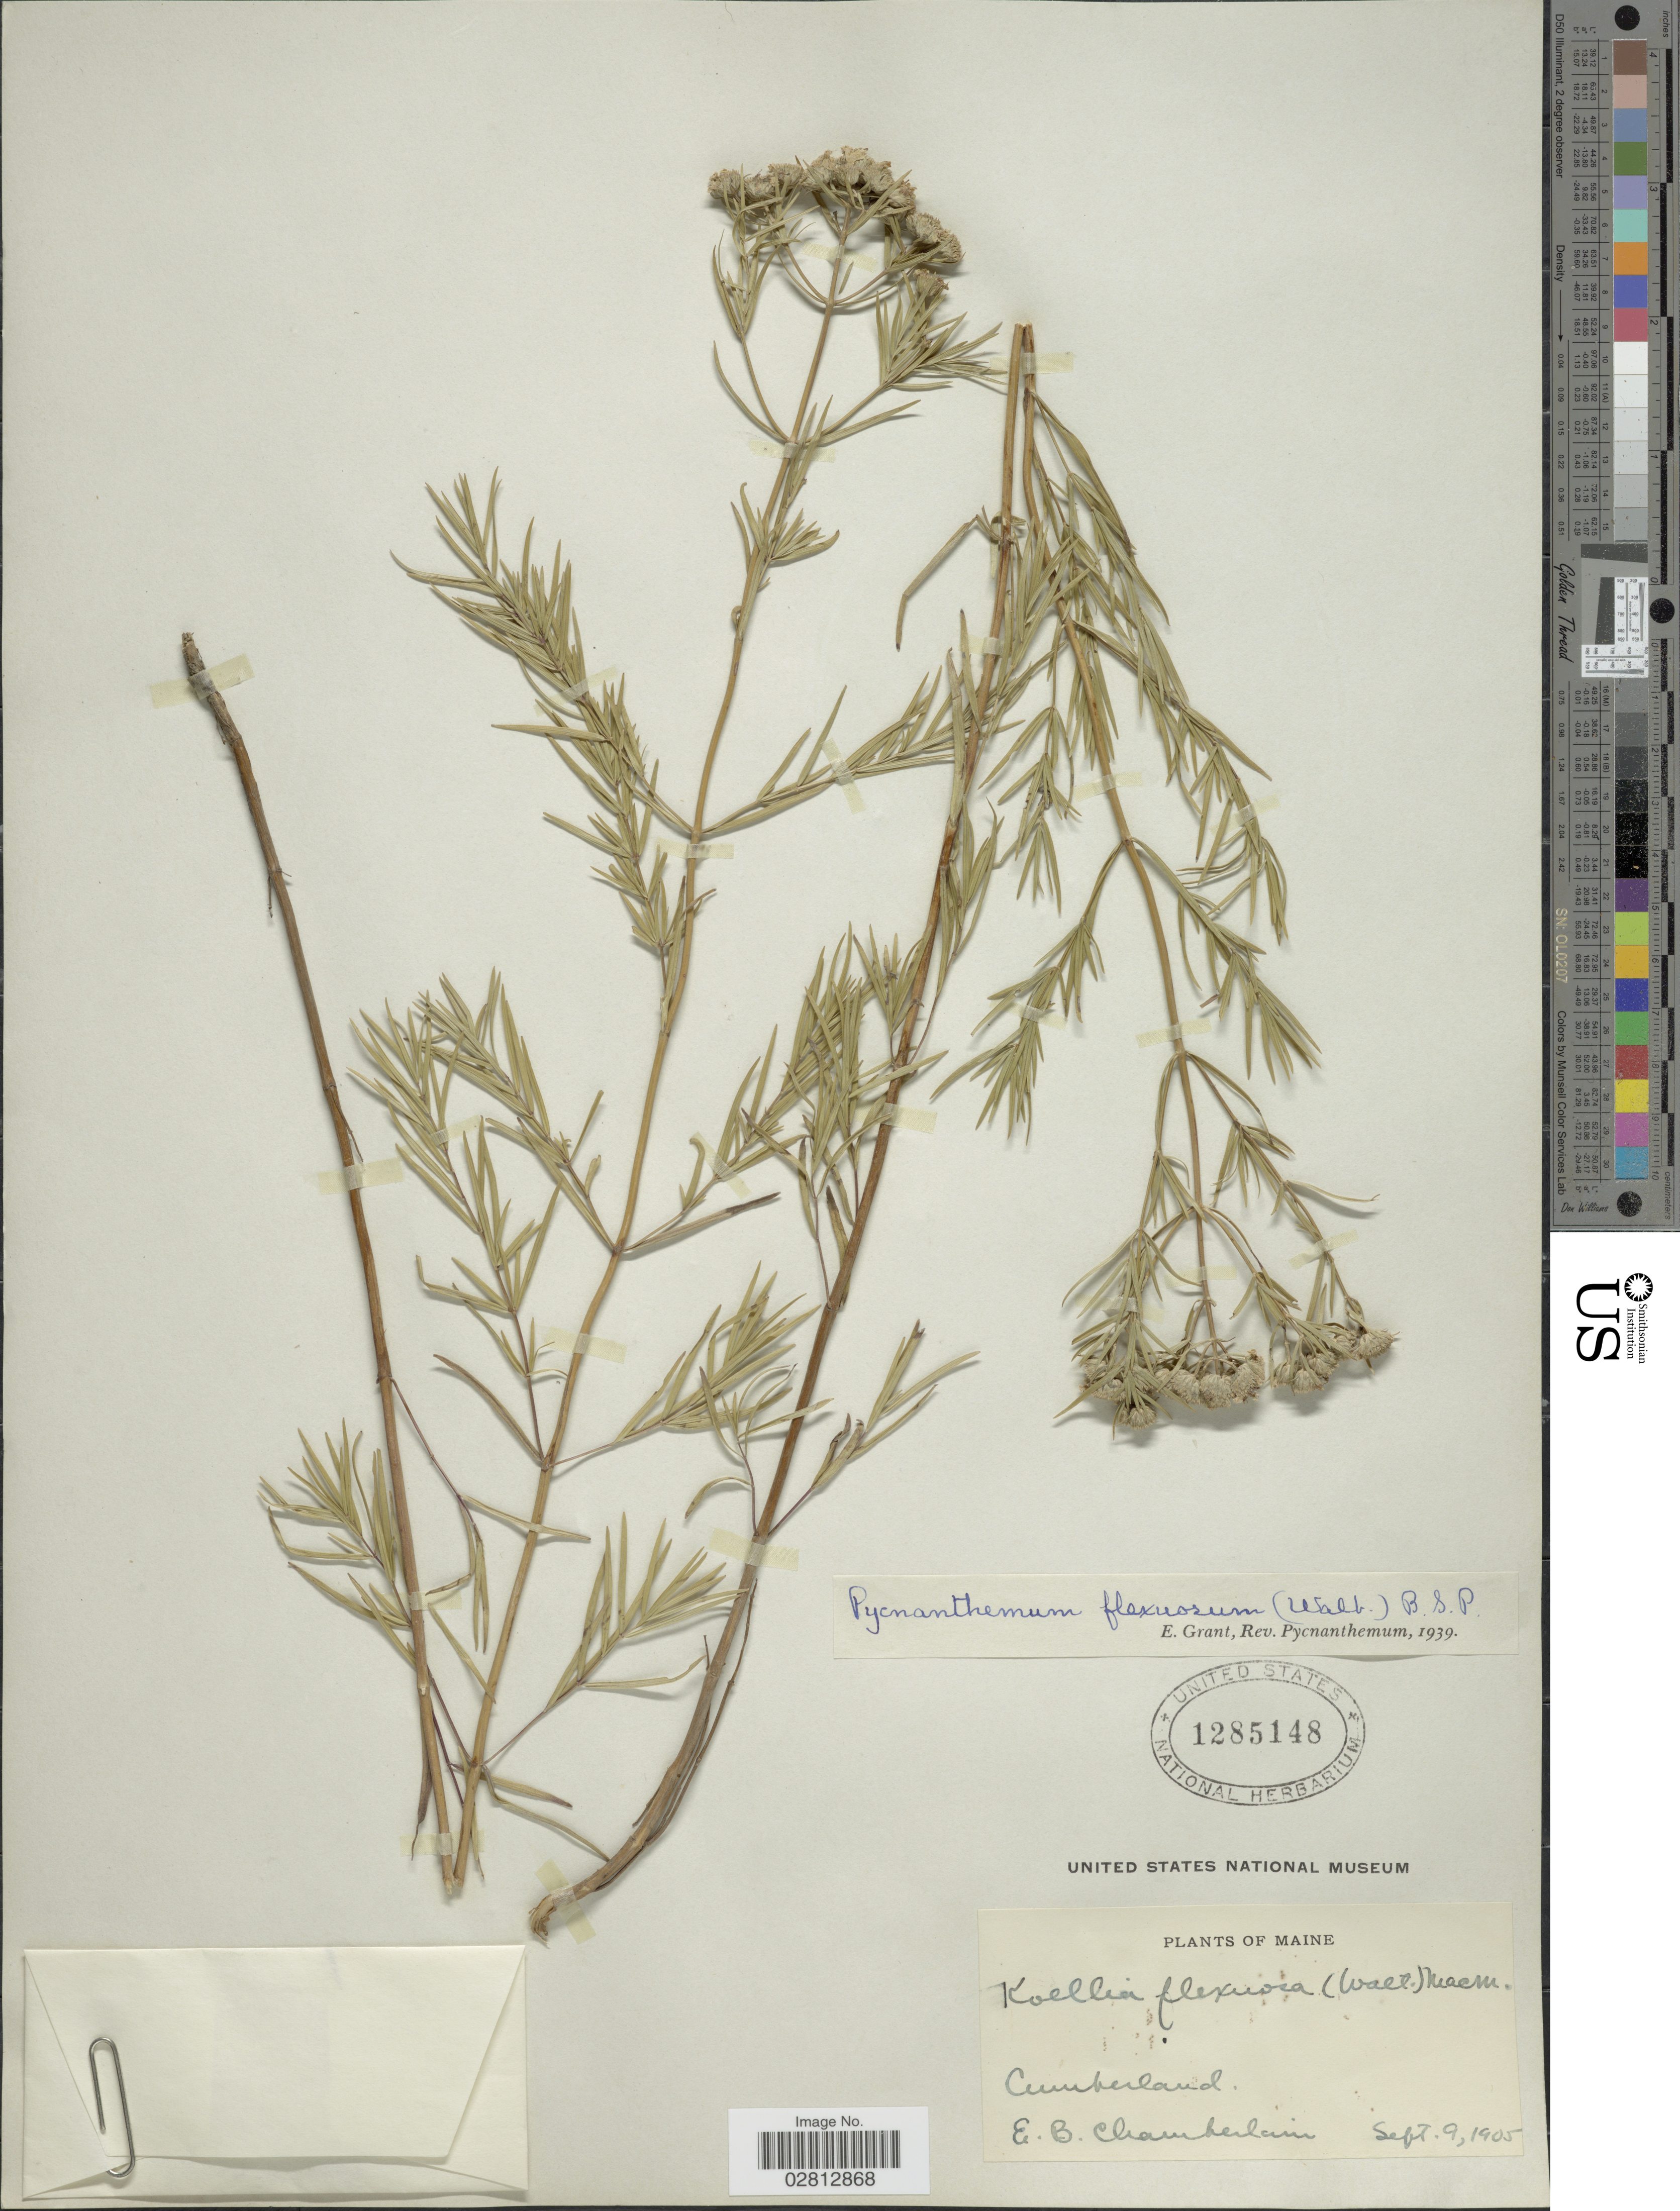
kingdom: Plantae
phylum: Tracheophyta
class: Magnoliopsida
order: Lamiales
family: Lamiaceae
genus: Pycnanthemum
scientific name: Pycnanthemum tenuifolium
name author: Schrad.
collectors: E. Chamberlain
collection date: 1905-09-09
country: United States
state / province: Maine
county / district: Cumberland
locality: Cumberland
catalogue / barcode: US 1285148